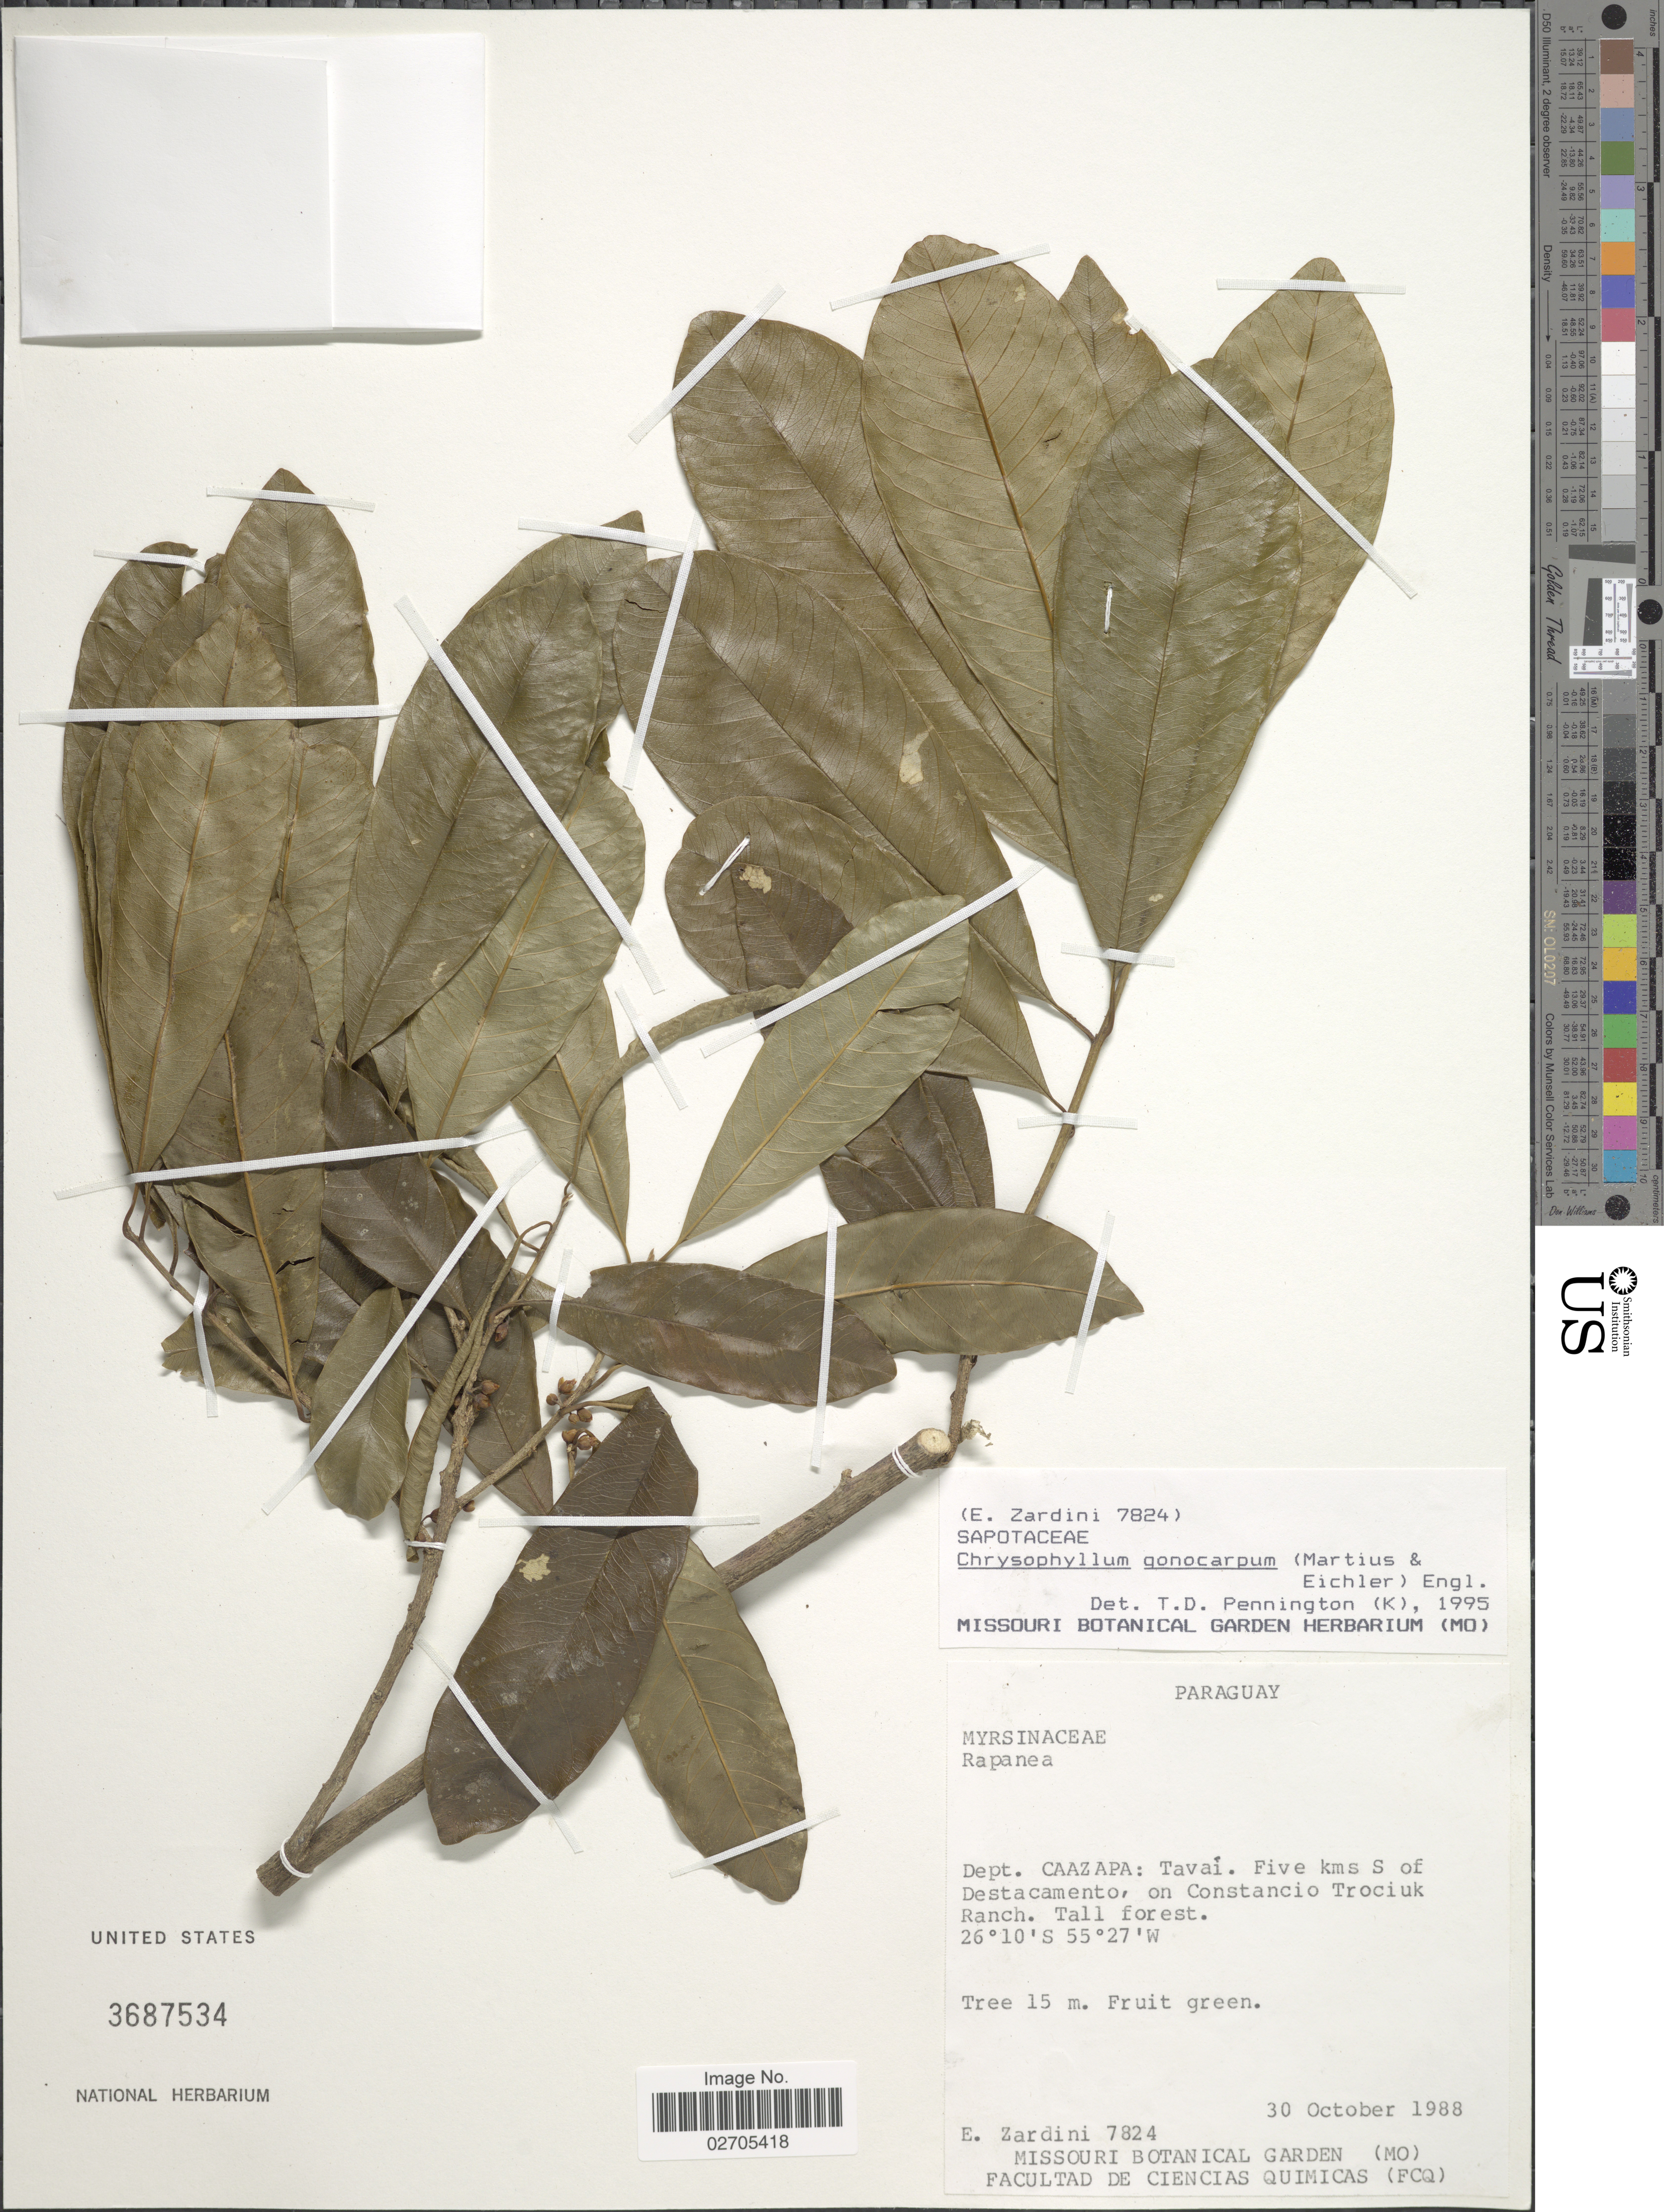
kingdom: Plantae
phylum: Tracheophyta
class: Magnoliopsida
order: Ericales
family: Sapotaceae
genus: Chrysophyllum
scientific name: Chrysophyllum gonocarpum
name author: (Mart. & Eichler ex Miq.) Engl.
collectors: E. M. Zardini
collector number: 7824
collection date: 1988-10-30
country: Paraguay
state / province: Caazapa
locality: Dept. Caazapa: Tavaí. Five kms S of Destacamento, on Constancio Trociuk Ranch.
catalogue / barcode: US 3687534